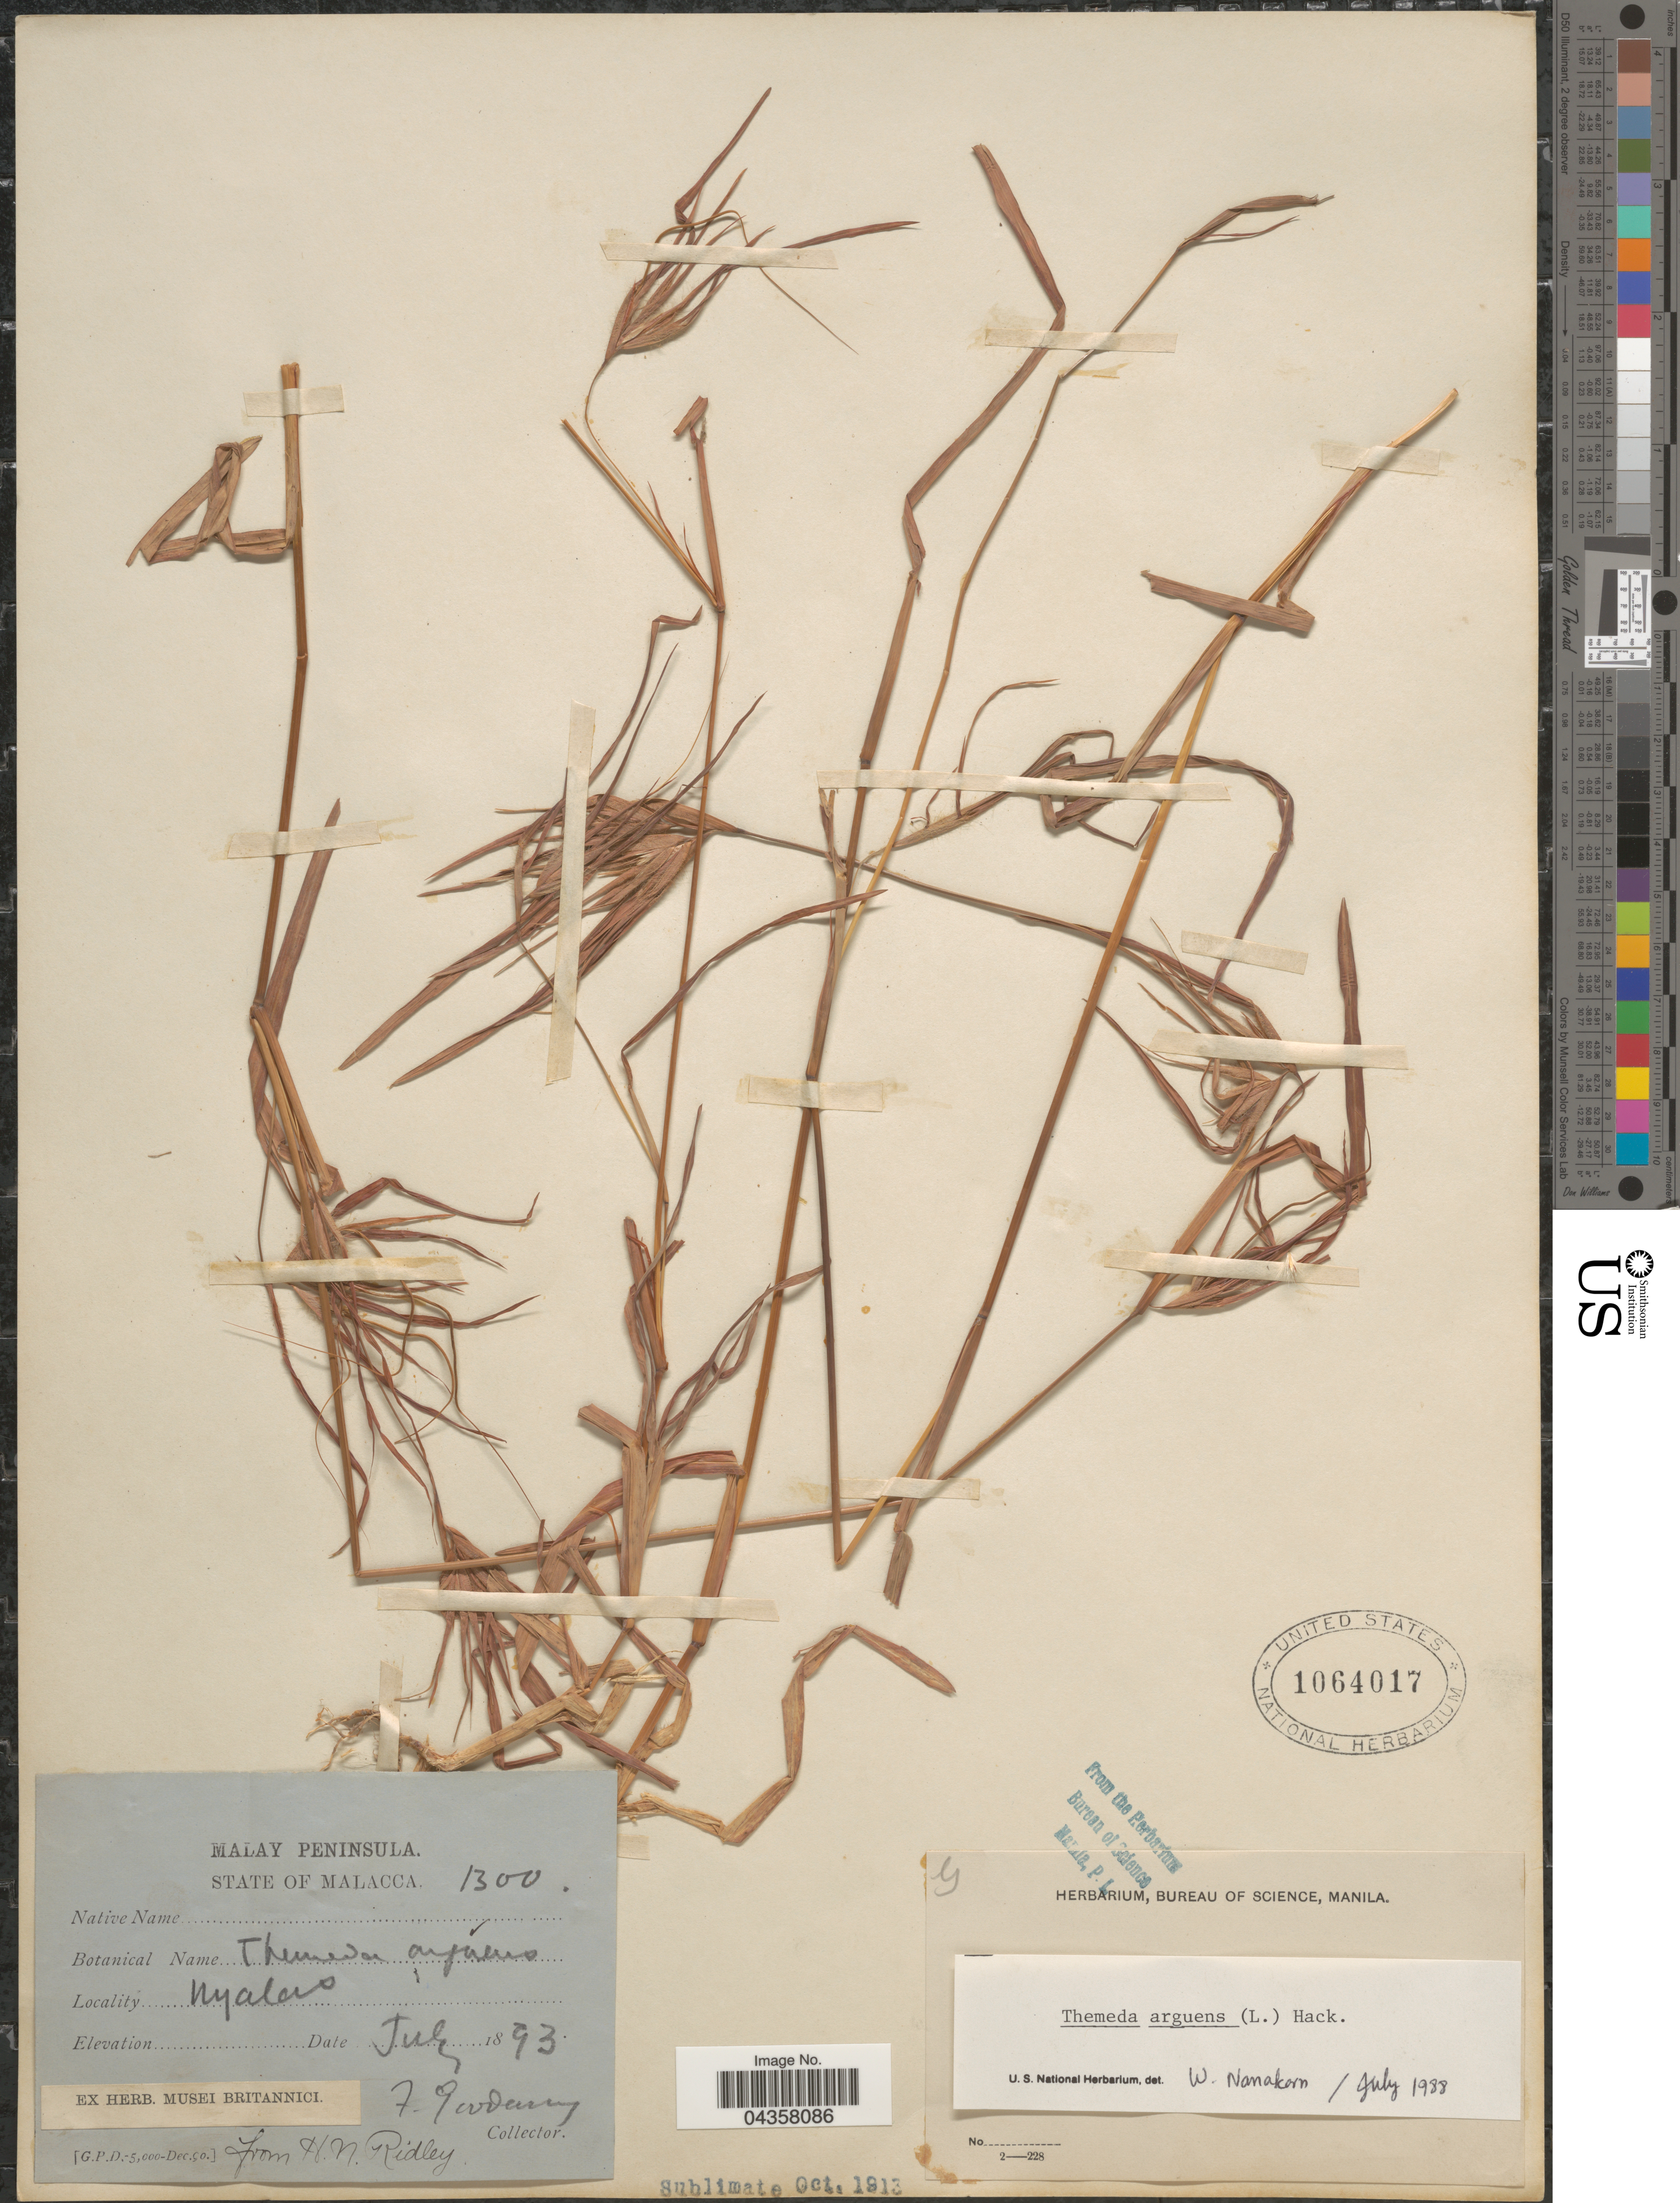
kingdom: Plantae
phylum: Tracheophyta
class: Liliopsida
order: Poales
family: Poaceae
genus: Themeda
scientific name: Themeda arguens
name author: (L.) Hack.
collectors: F. Goodarry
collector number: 1300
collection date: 1893-07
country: Malaysia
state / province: Melaka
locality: Malay Peninsula. State of Malacca. Nyalas.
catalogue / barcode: US 1064017